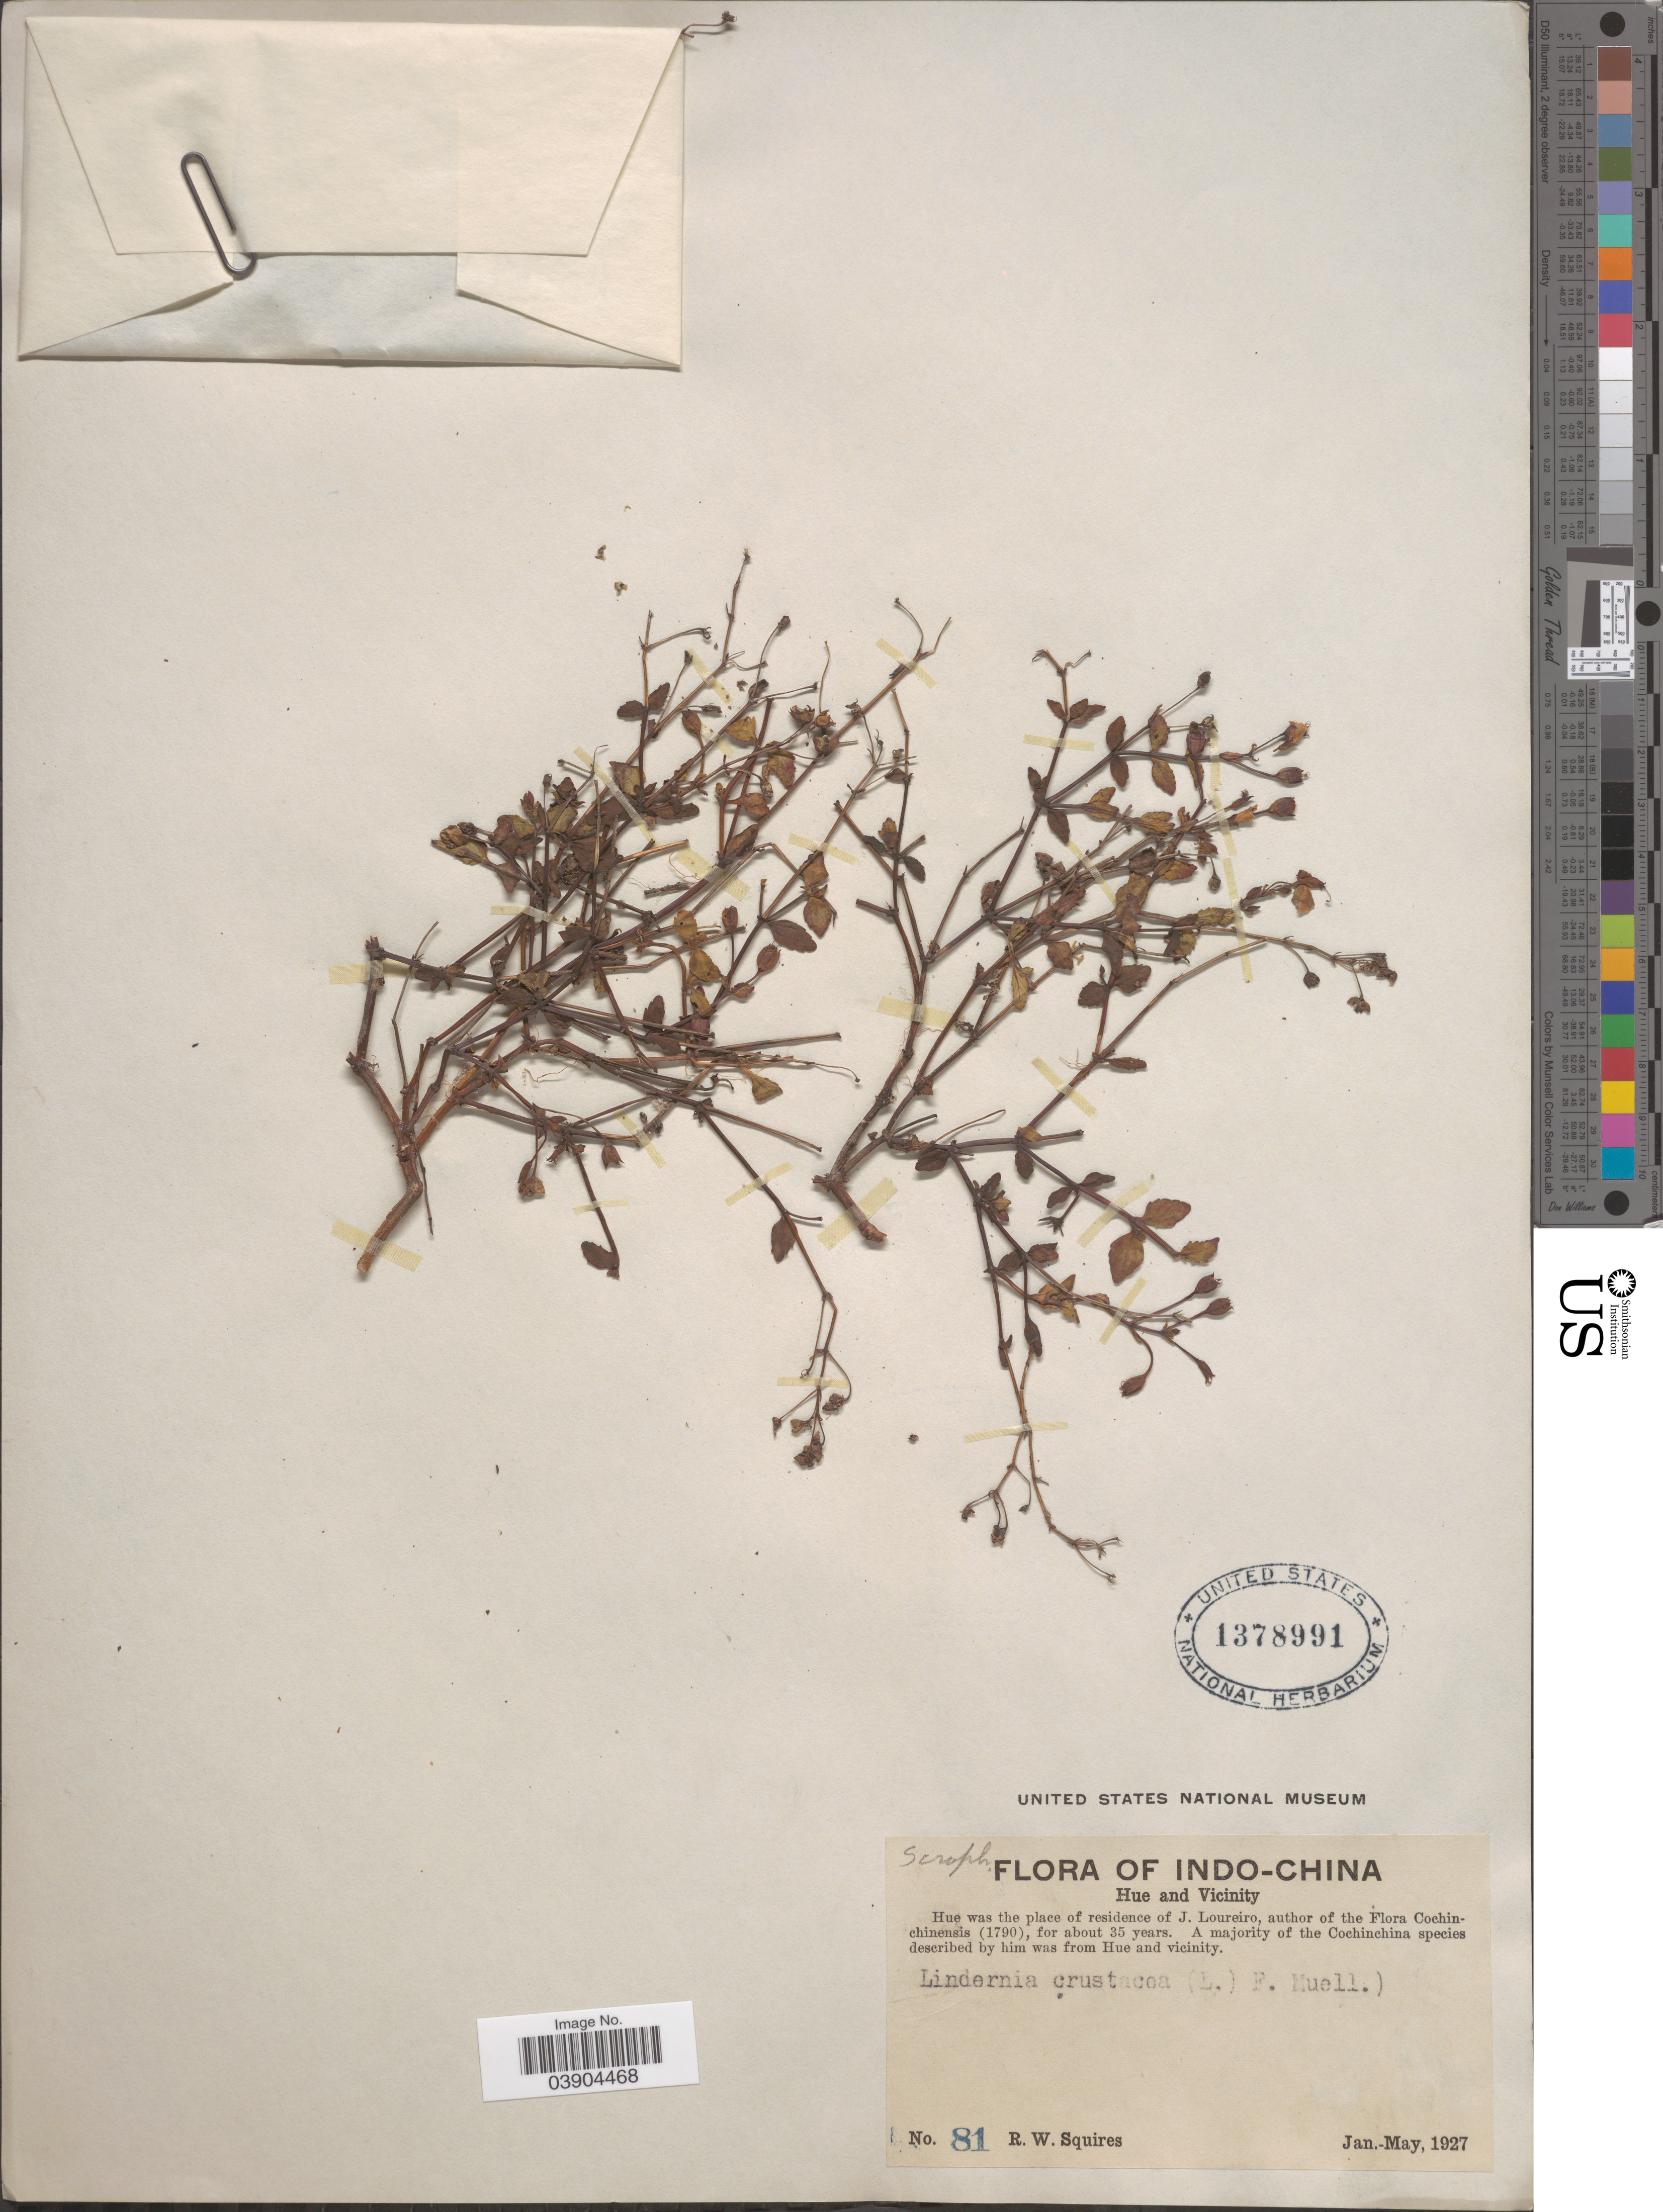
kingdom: Plantae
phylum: Tracheophyta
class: Magnoliopsida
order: Lamiales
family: Linderniaceae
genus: Lindernia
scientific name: Lindernia crustacea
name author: (L.) F. Muell.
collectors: R. Squires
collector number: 81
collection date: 1927-01/1927-05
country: Vietnam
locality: Indo-china. Hue and Vicinity.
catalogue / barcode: US 1378991